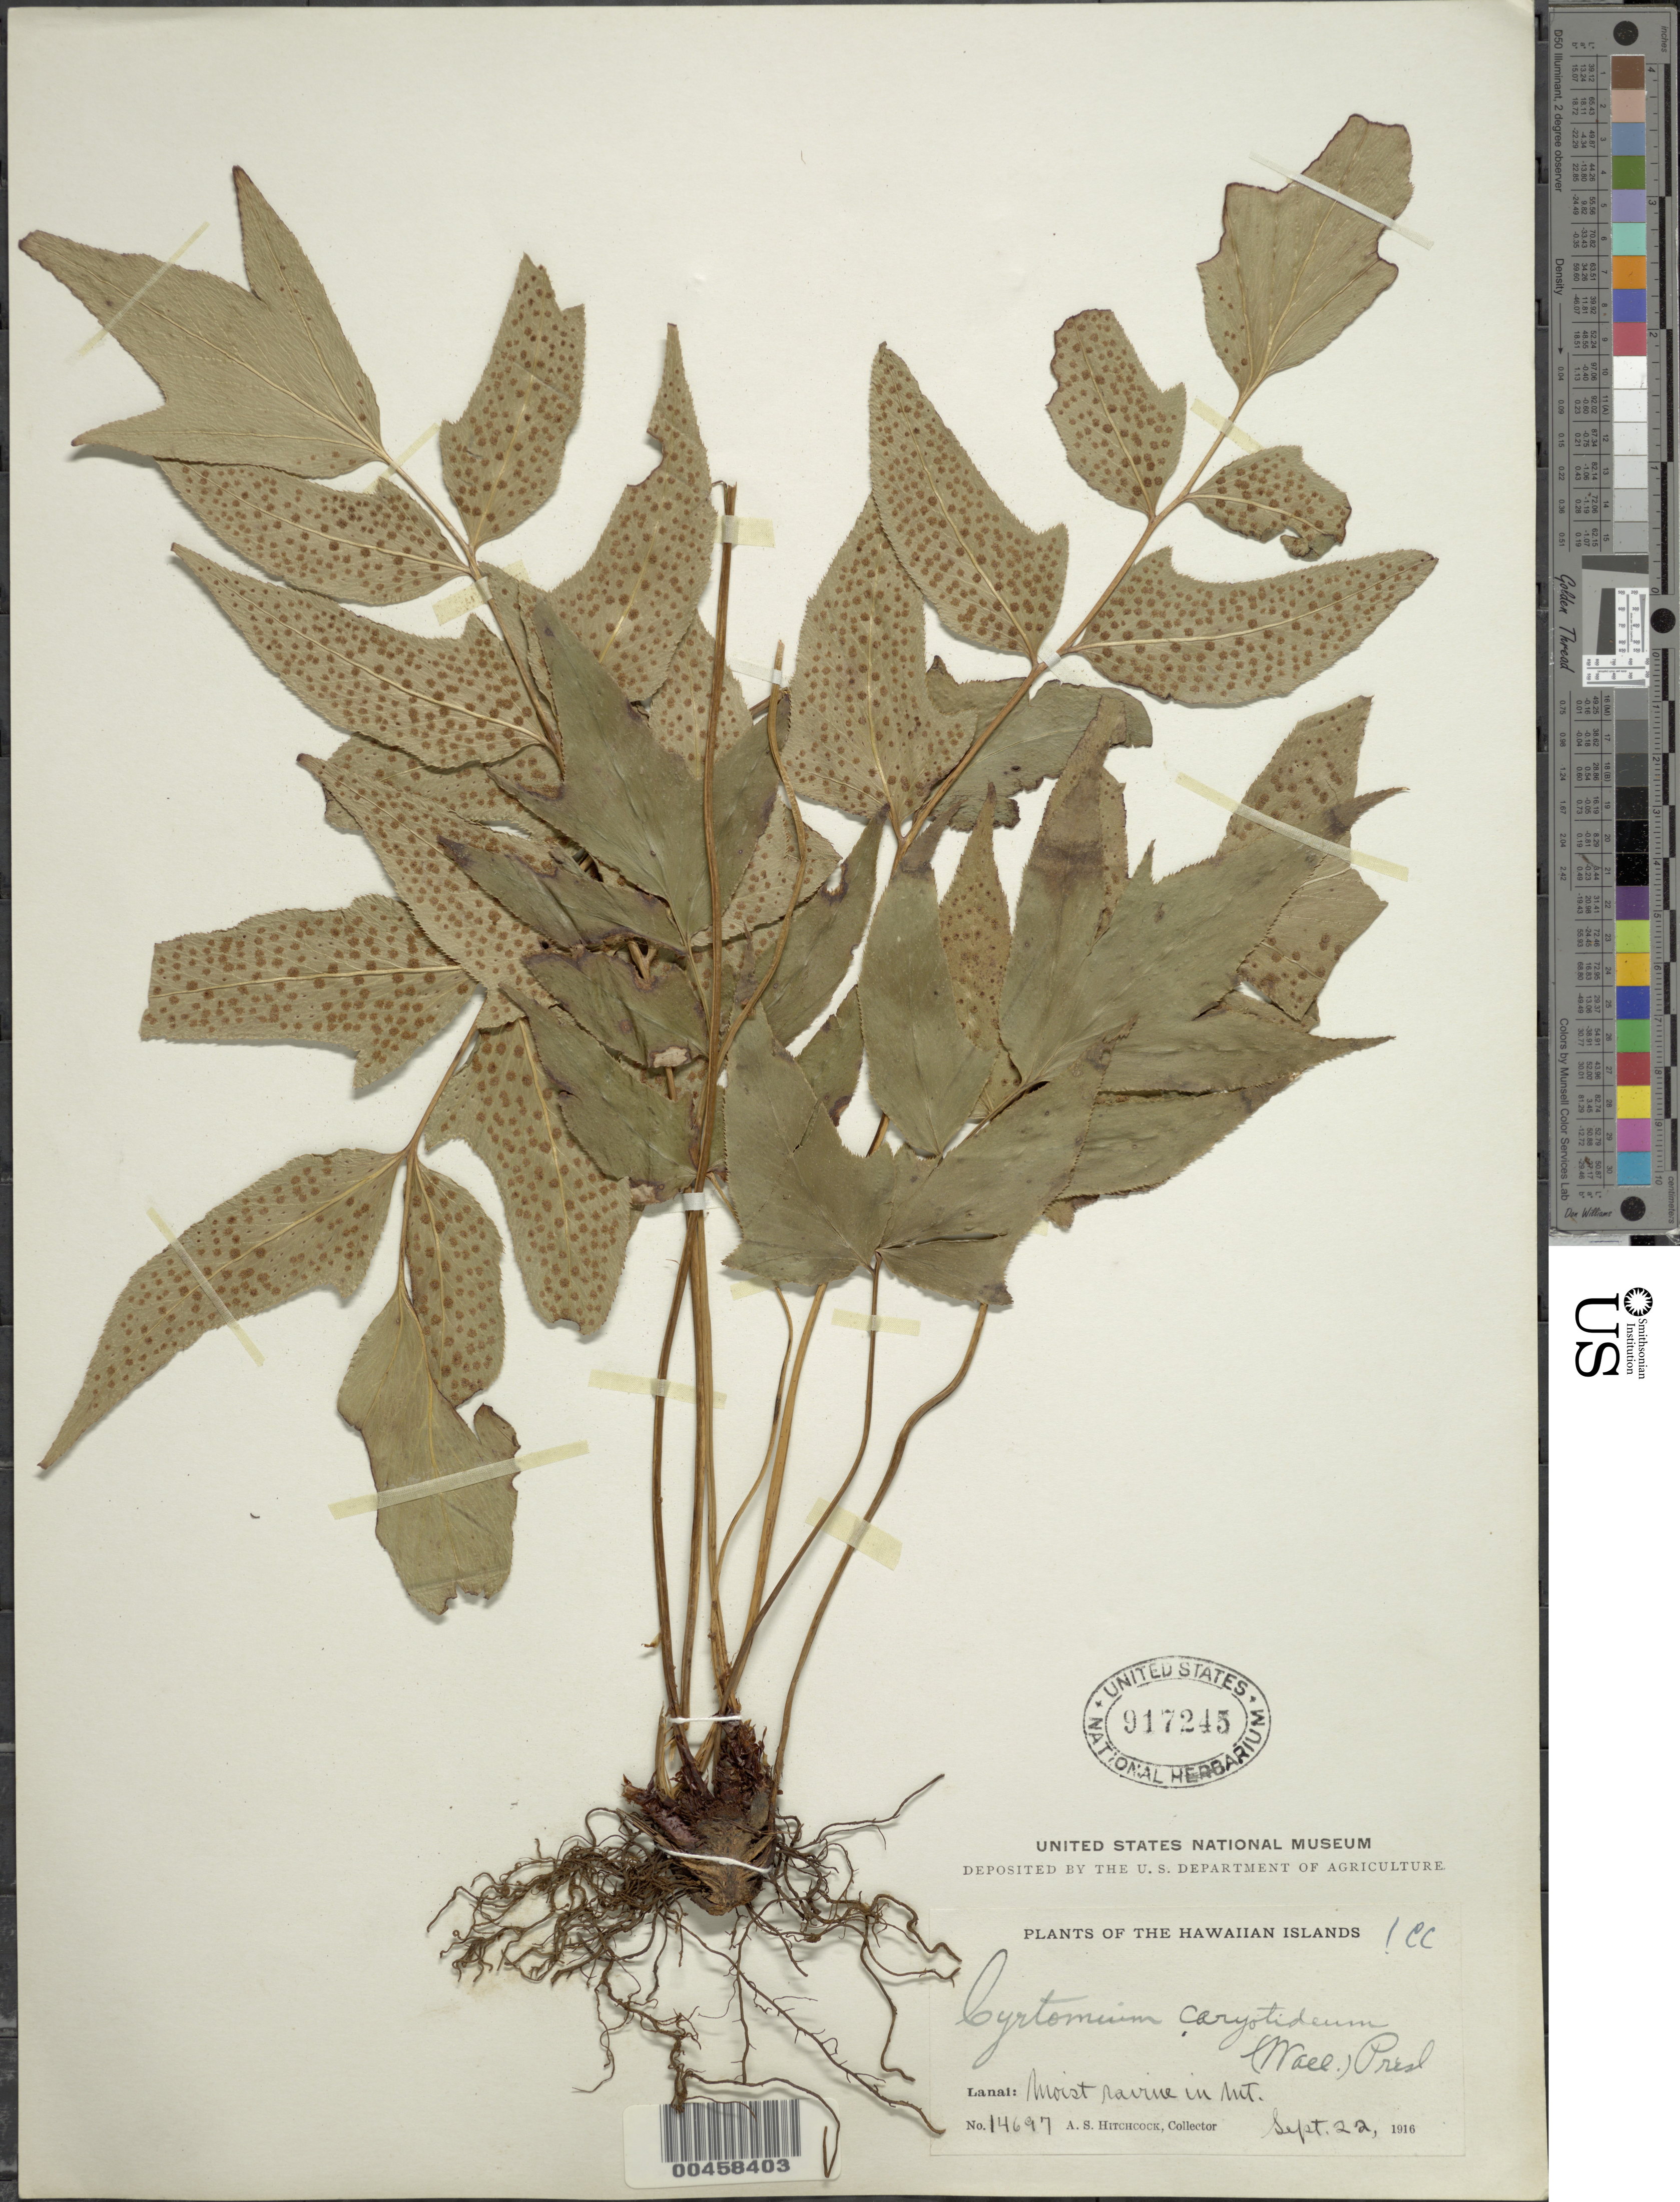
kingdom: Plantae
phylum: Tracheophyta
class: Polypodiopsida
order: Polypodiales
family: Dryopteridaceae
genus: Cyrtomium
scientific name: Cyrtomium caryotideum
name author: (Wall. ex Hook. & Grev.) C. Presl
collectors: A. S. Hitchcock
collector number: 14697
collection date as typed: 22 Sep 1916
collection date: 1916-09-22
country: United States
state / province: Hawaii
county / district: Maui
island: Lana'i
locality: Ravine in mt.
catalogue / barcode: US 917245